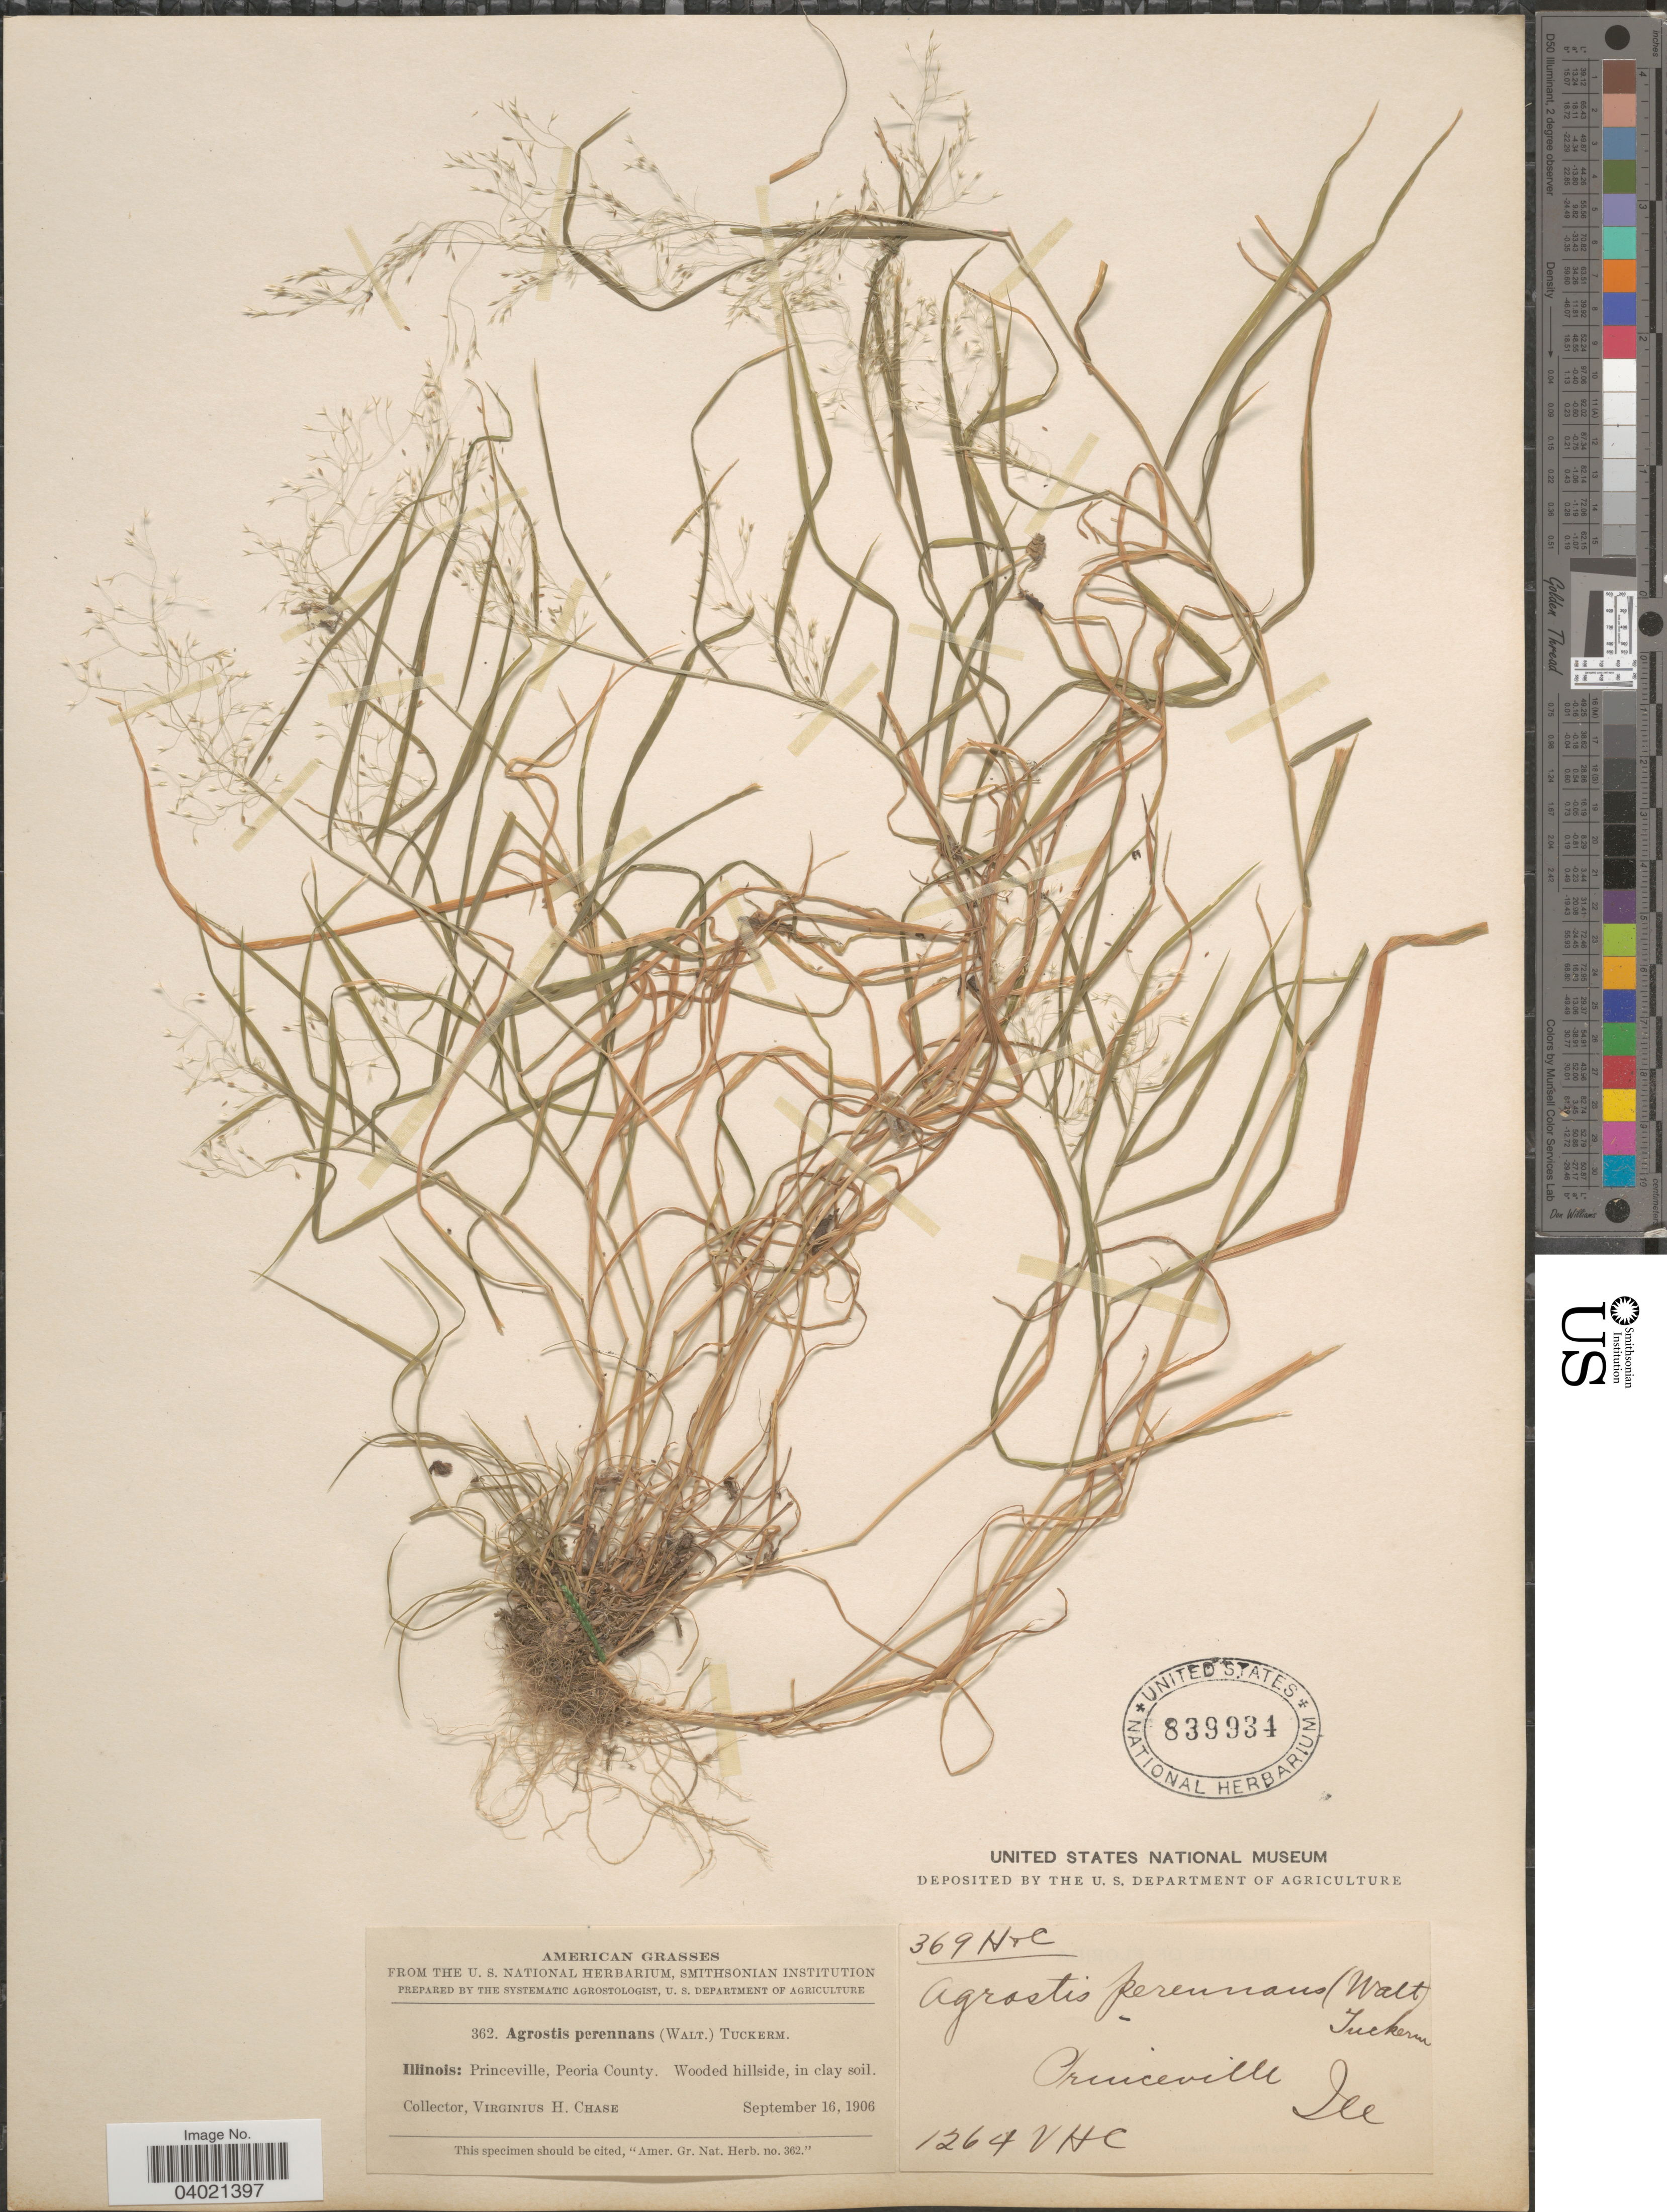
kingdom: Plantae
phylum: Tracheophyta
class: Liliopsida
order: Poales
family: Poaceae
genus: Agrostis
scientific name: Agrostis perennans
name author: (Walter) Tuck.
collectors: V. H. Chase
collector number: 1264/362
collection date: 1906-09-16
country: United States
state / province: Illinois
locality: Princeville, Peoria County. Wooded hillside, in clay soil.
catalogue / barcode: US 839934